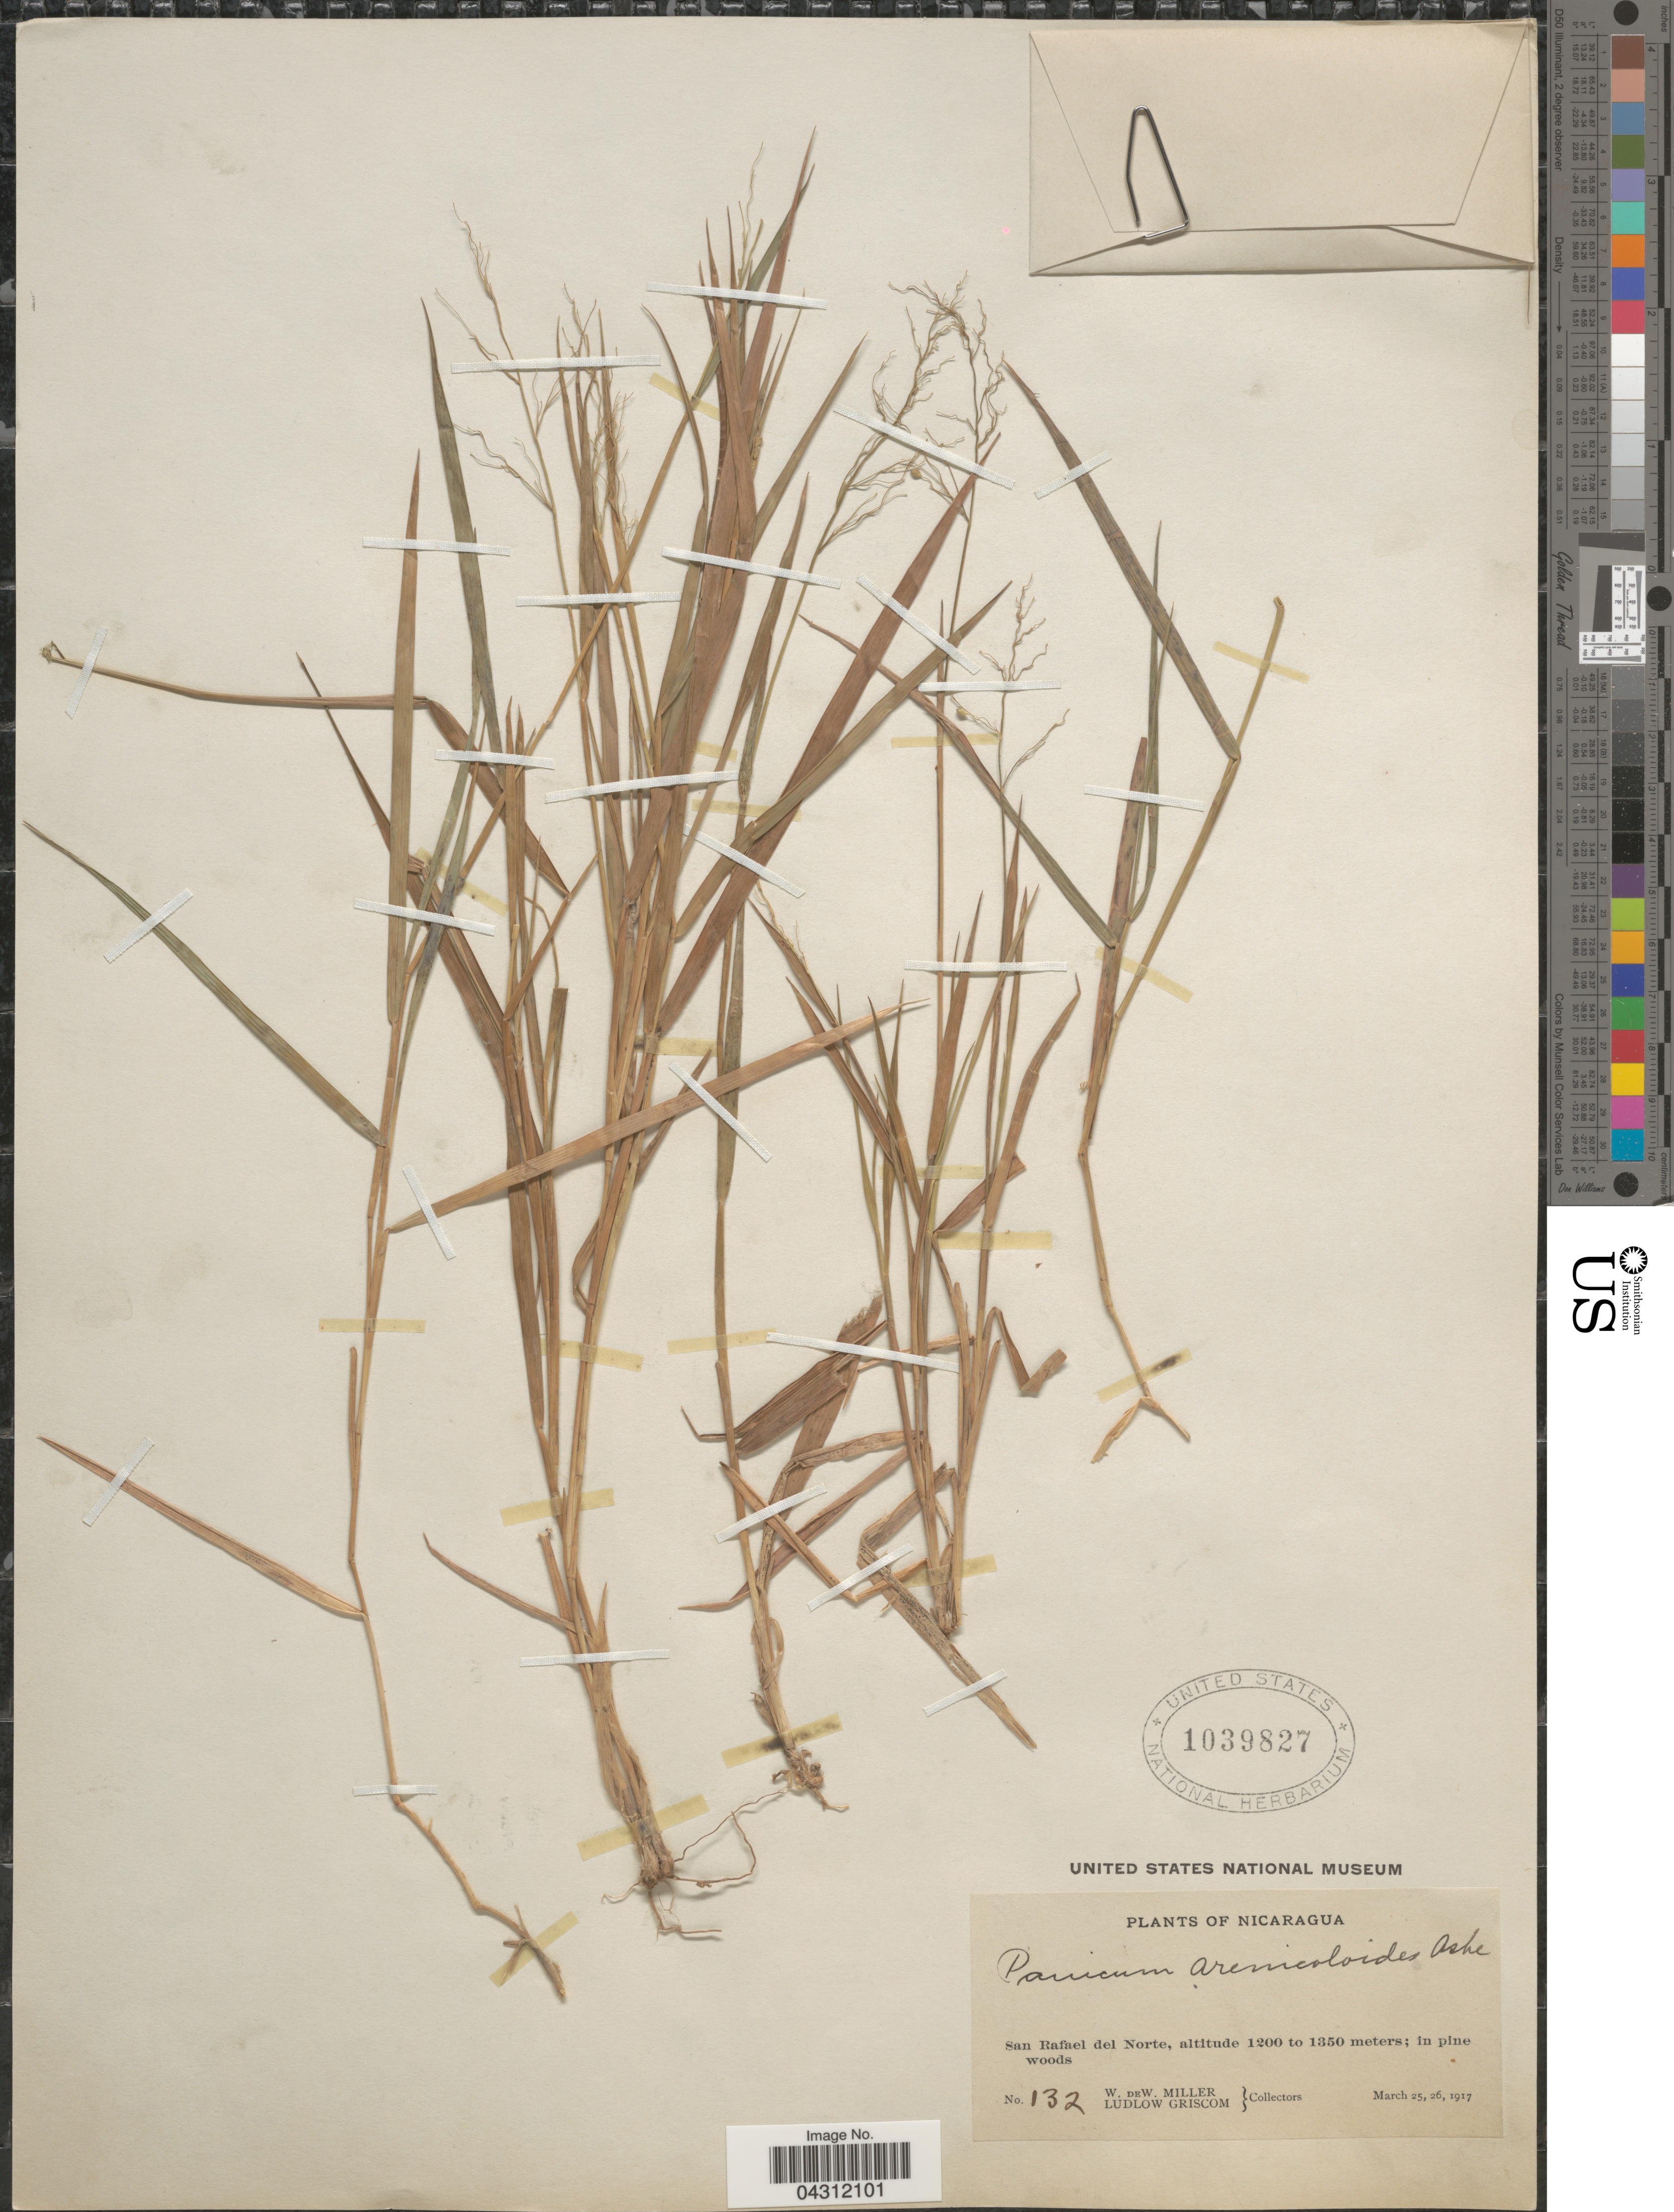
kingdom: Plantae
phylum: Tracheophyta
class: Liliopsida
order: Poales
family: Poaceae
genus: Dichanthelium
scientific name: Dichanthelium aciculare var. ramosum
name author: (Griseb.) Davidse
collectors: W. W. Miller & L. Griscom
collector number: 132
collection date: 1917-03-25/1917-03-26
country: Nicaragua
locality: San Rafael del Norte.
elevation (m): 1200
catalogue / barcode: US 1039827